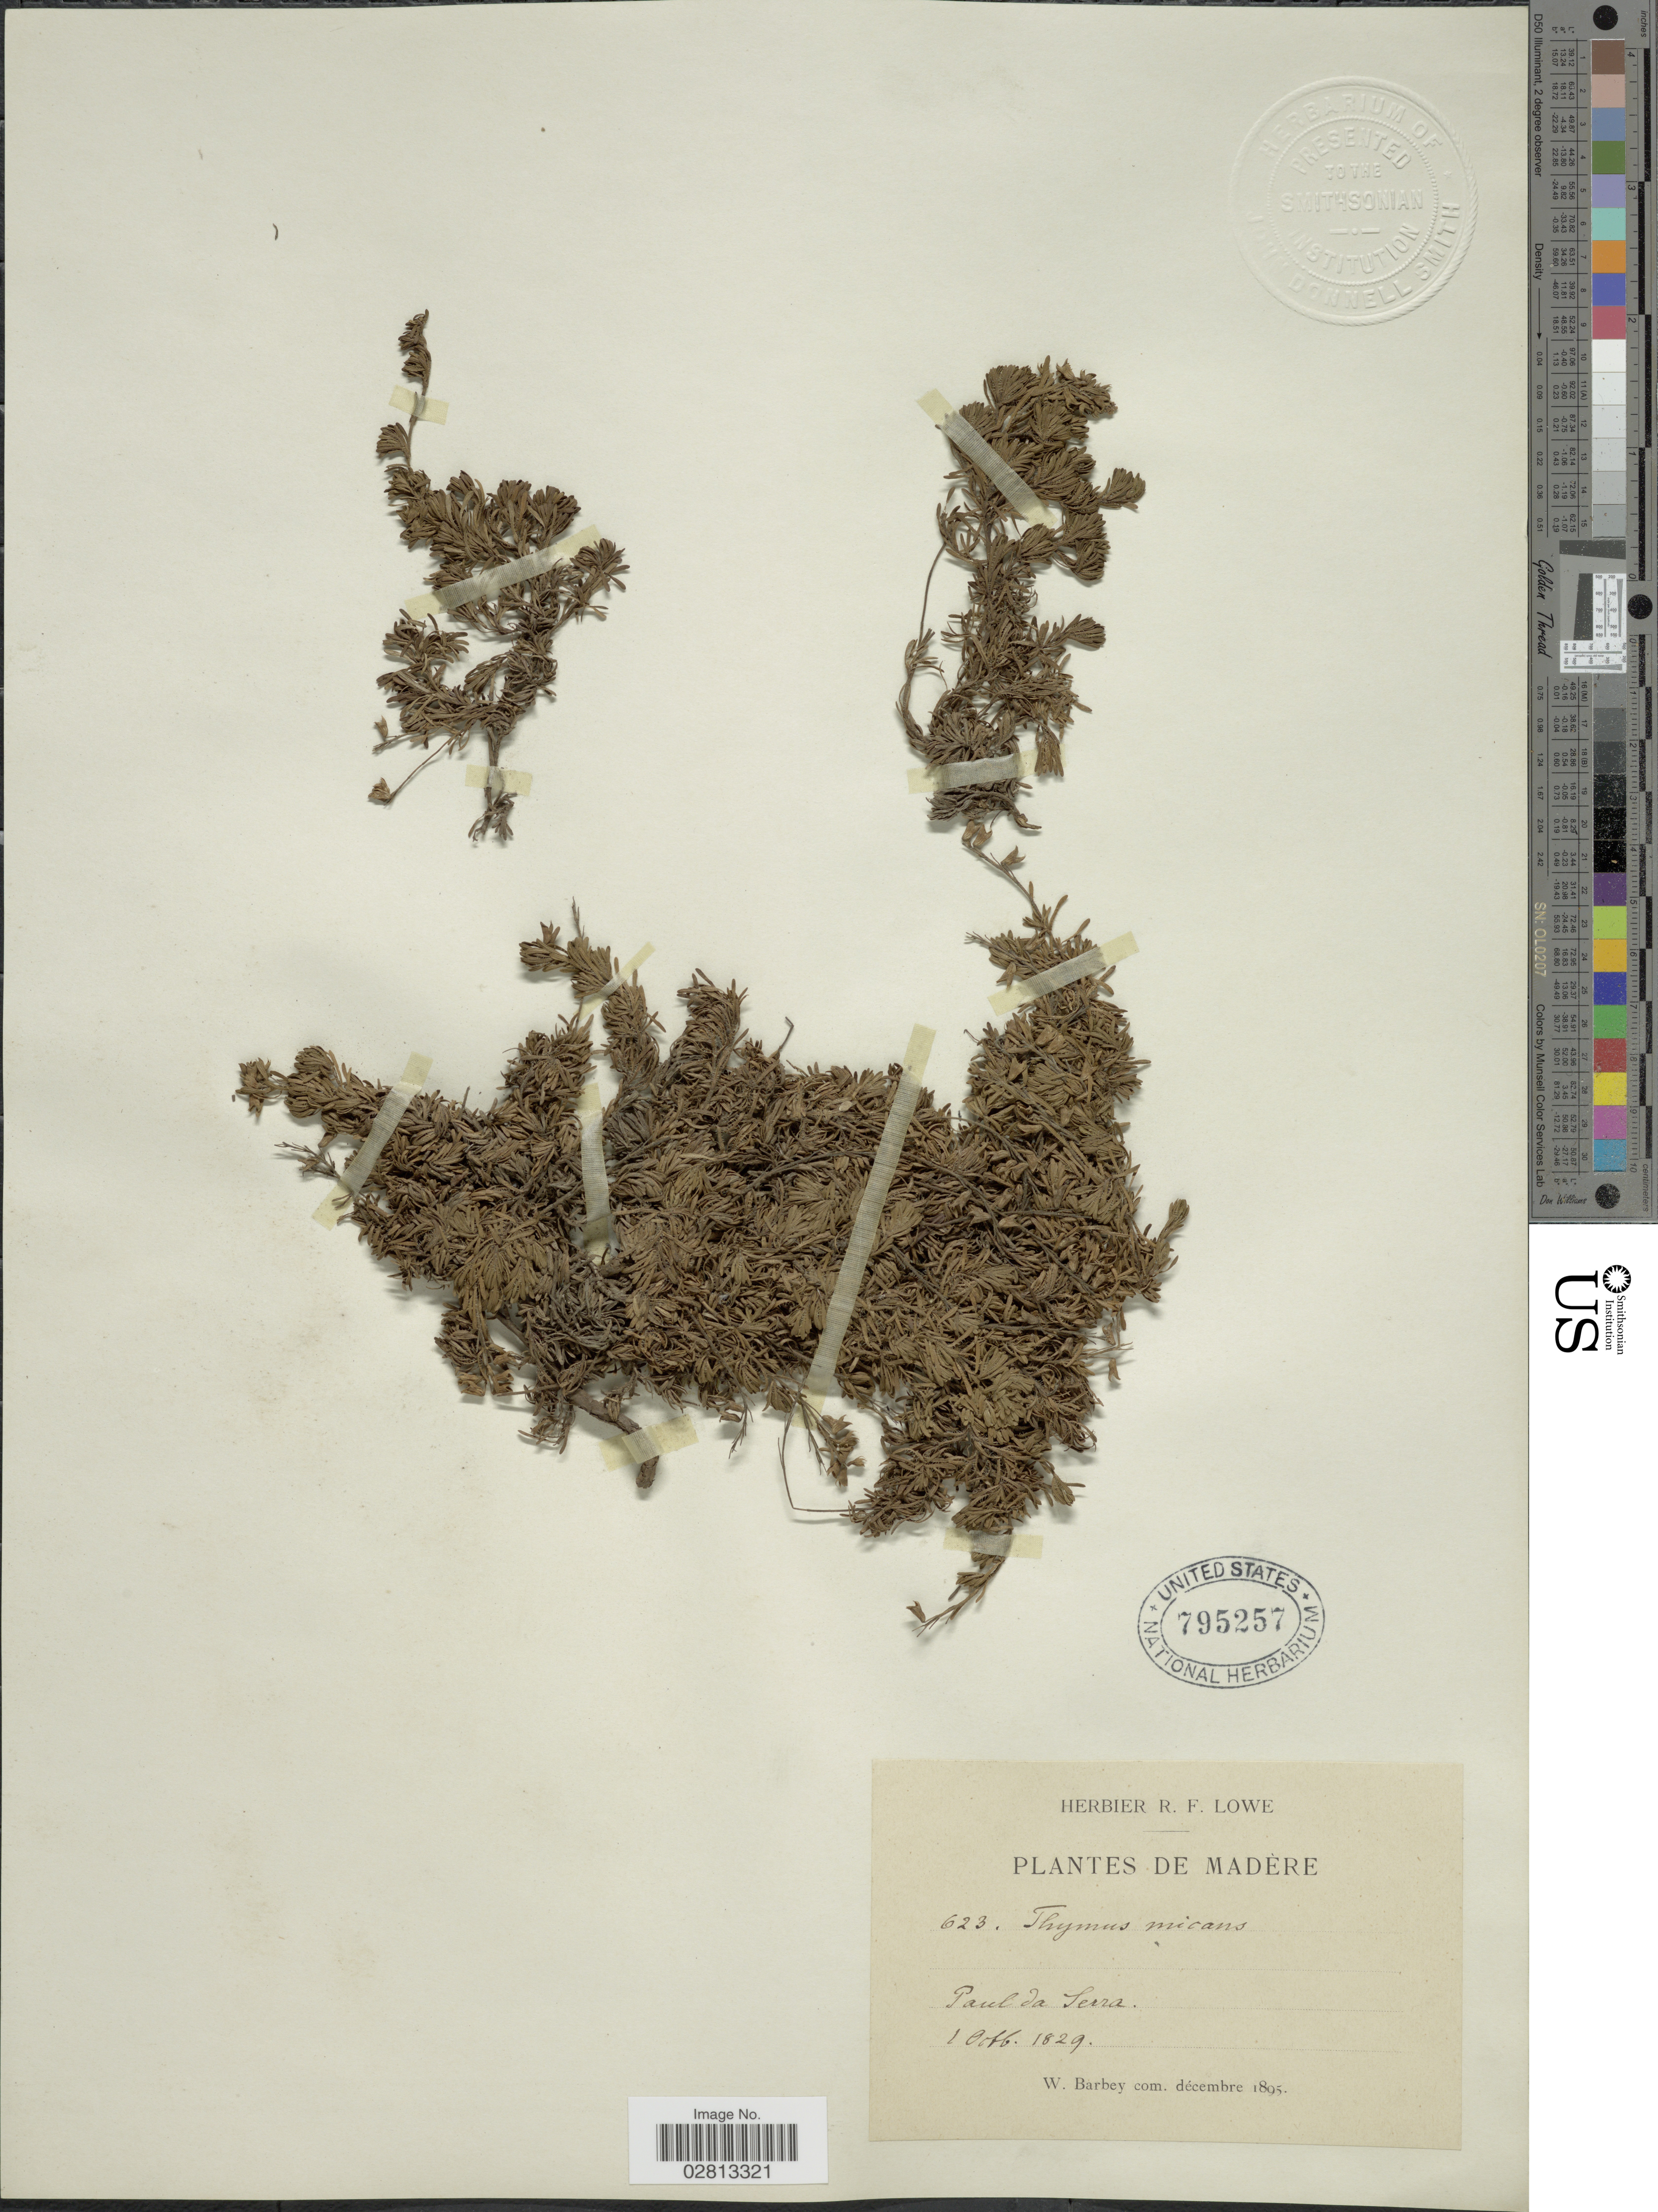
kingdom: Plantae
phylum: Tracheophyta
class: Magnoliopsida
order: Lamiales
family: Lamiaceae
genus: Thymus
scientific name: Thymus micans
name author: Sol. ex Lowe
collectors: ex herb. R. F. Lowe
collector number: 623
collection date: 1829-10-01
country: Portugal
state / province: Madeira (Aut. Reg.)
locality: Madère. Paul de Serra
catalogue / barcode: US 795257